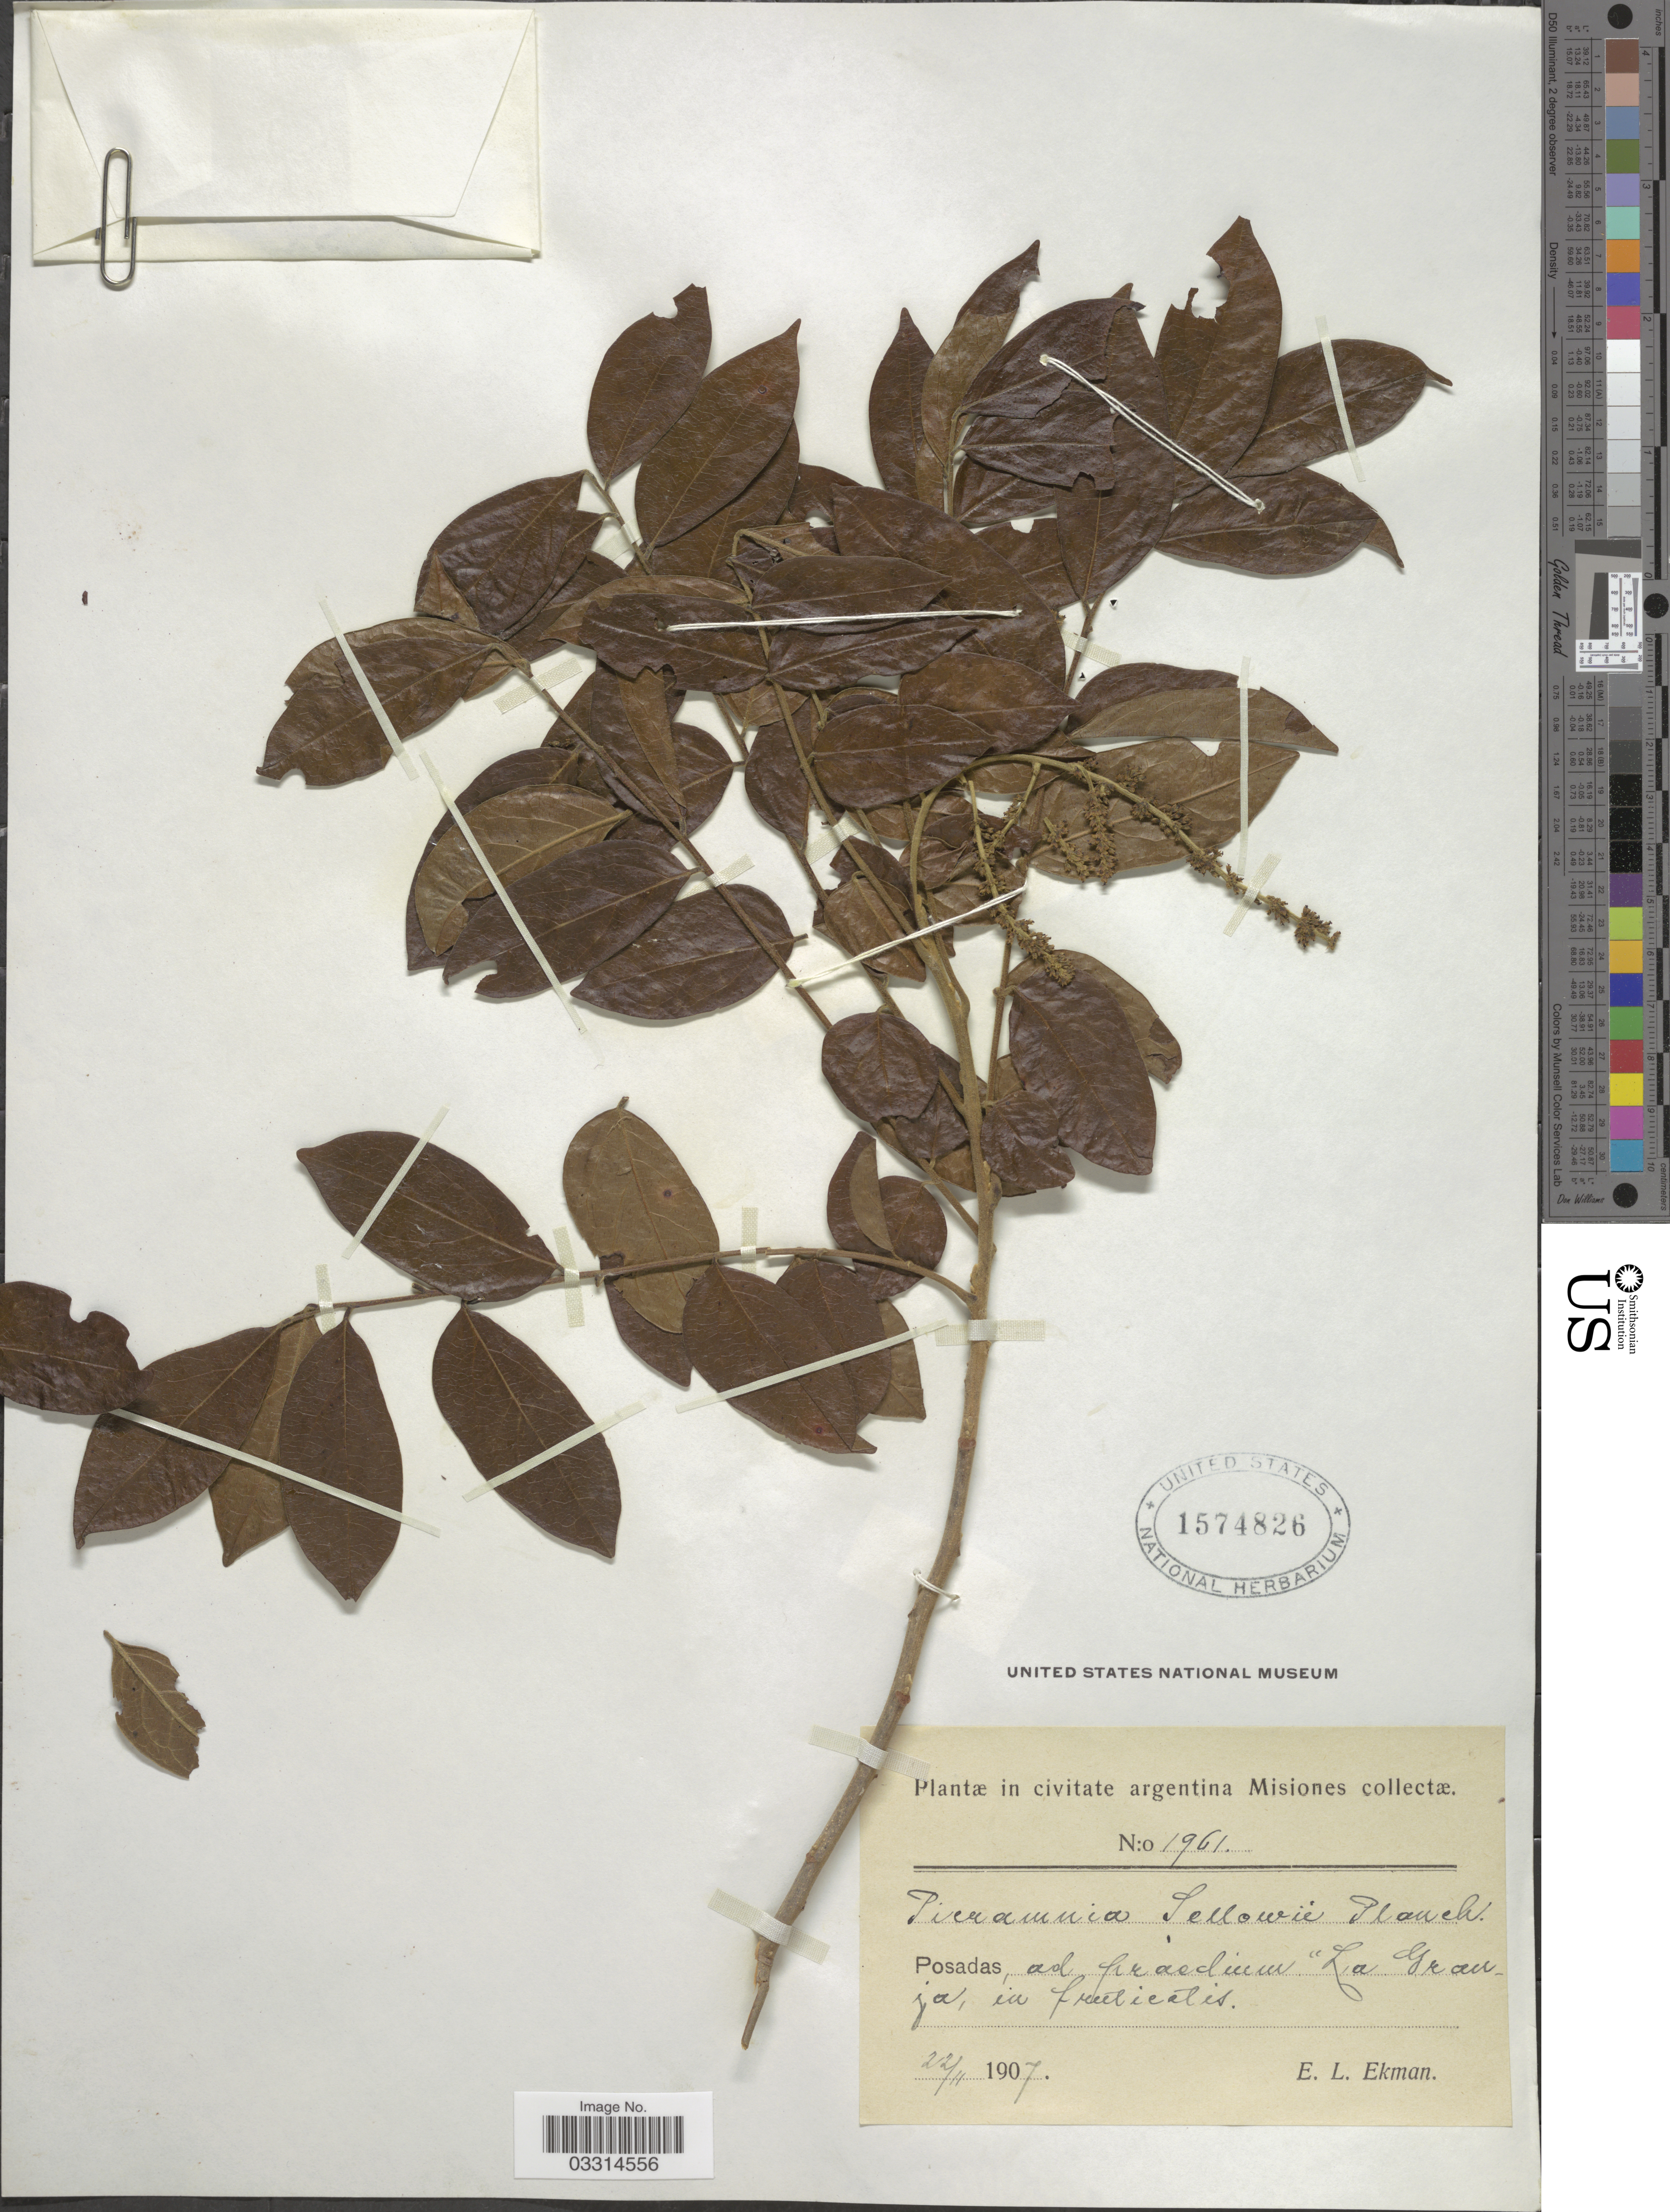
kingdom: Plantae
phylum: Tracheophyta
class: Magnoliopsida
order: Picramniales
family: Picramniaceae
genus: Picramnia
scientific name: Picramnia sellowii subsp. sellowii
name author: Planch.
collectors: E. L. Ekman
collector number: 1961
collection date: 1907-11-22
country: Argentina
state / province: Misiones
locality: Posadas, ad praedium, La Granja, in fruticetis.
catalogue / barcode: US 1574826